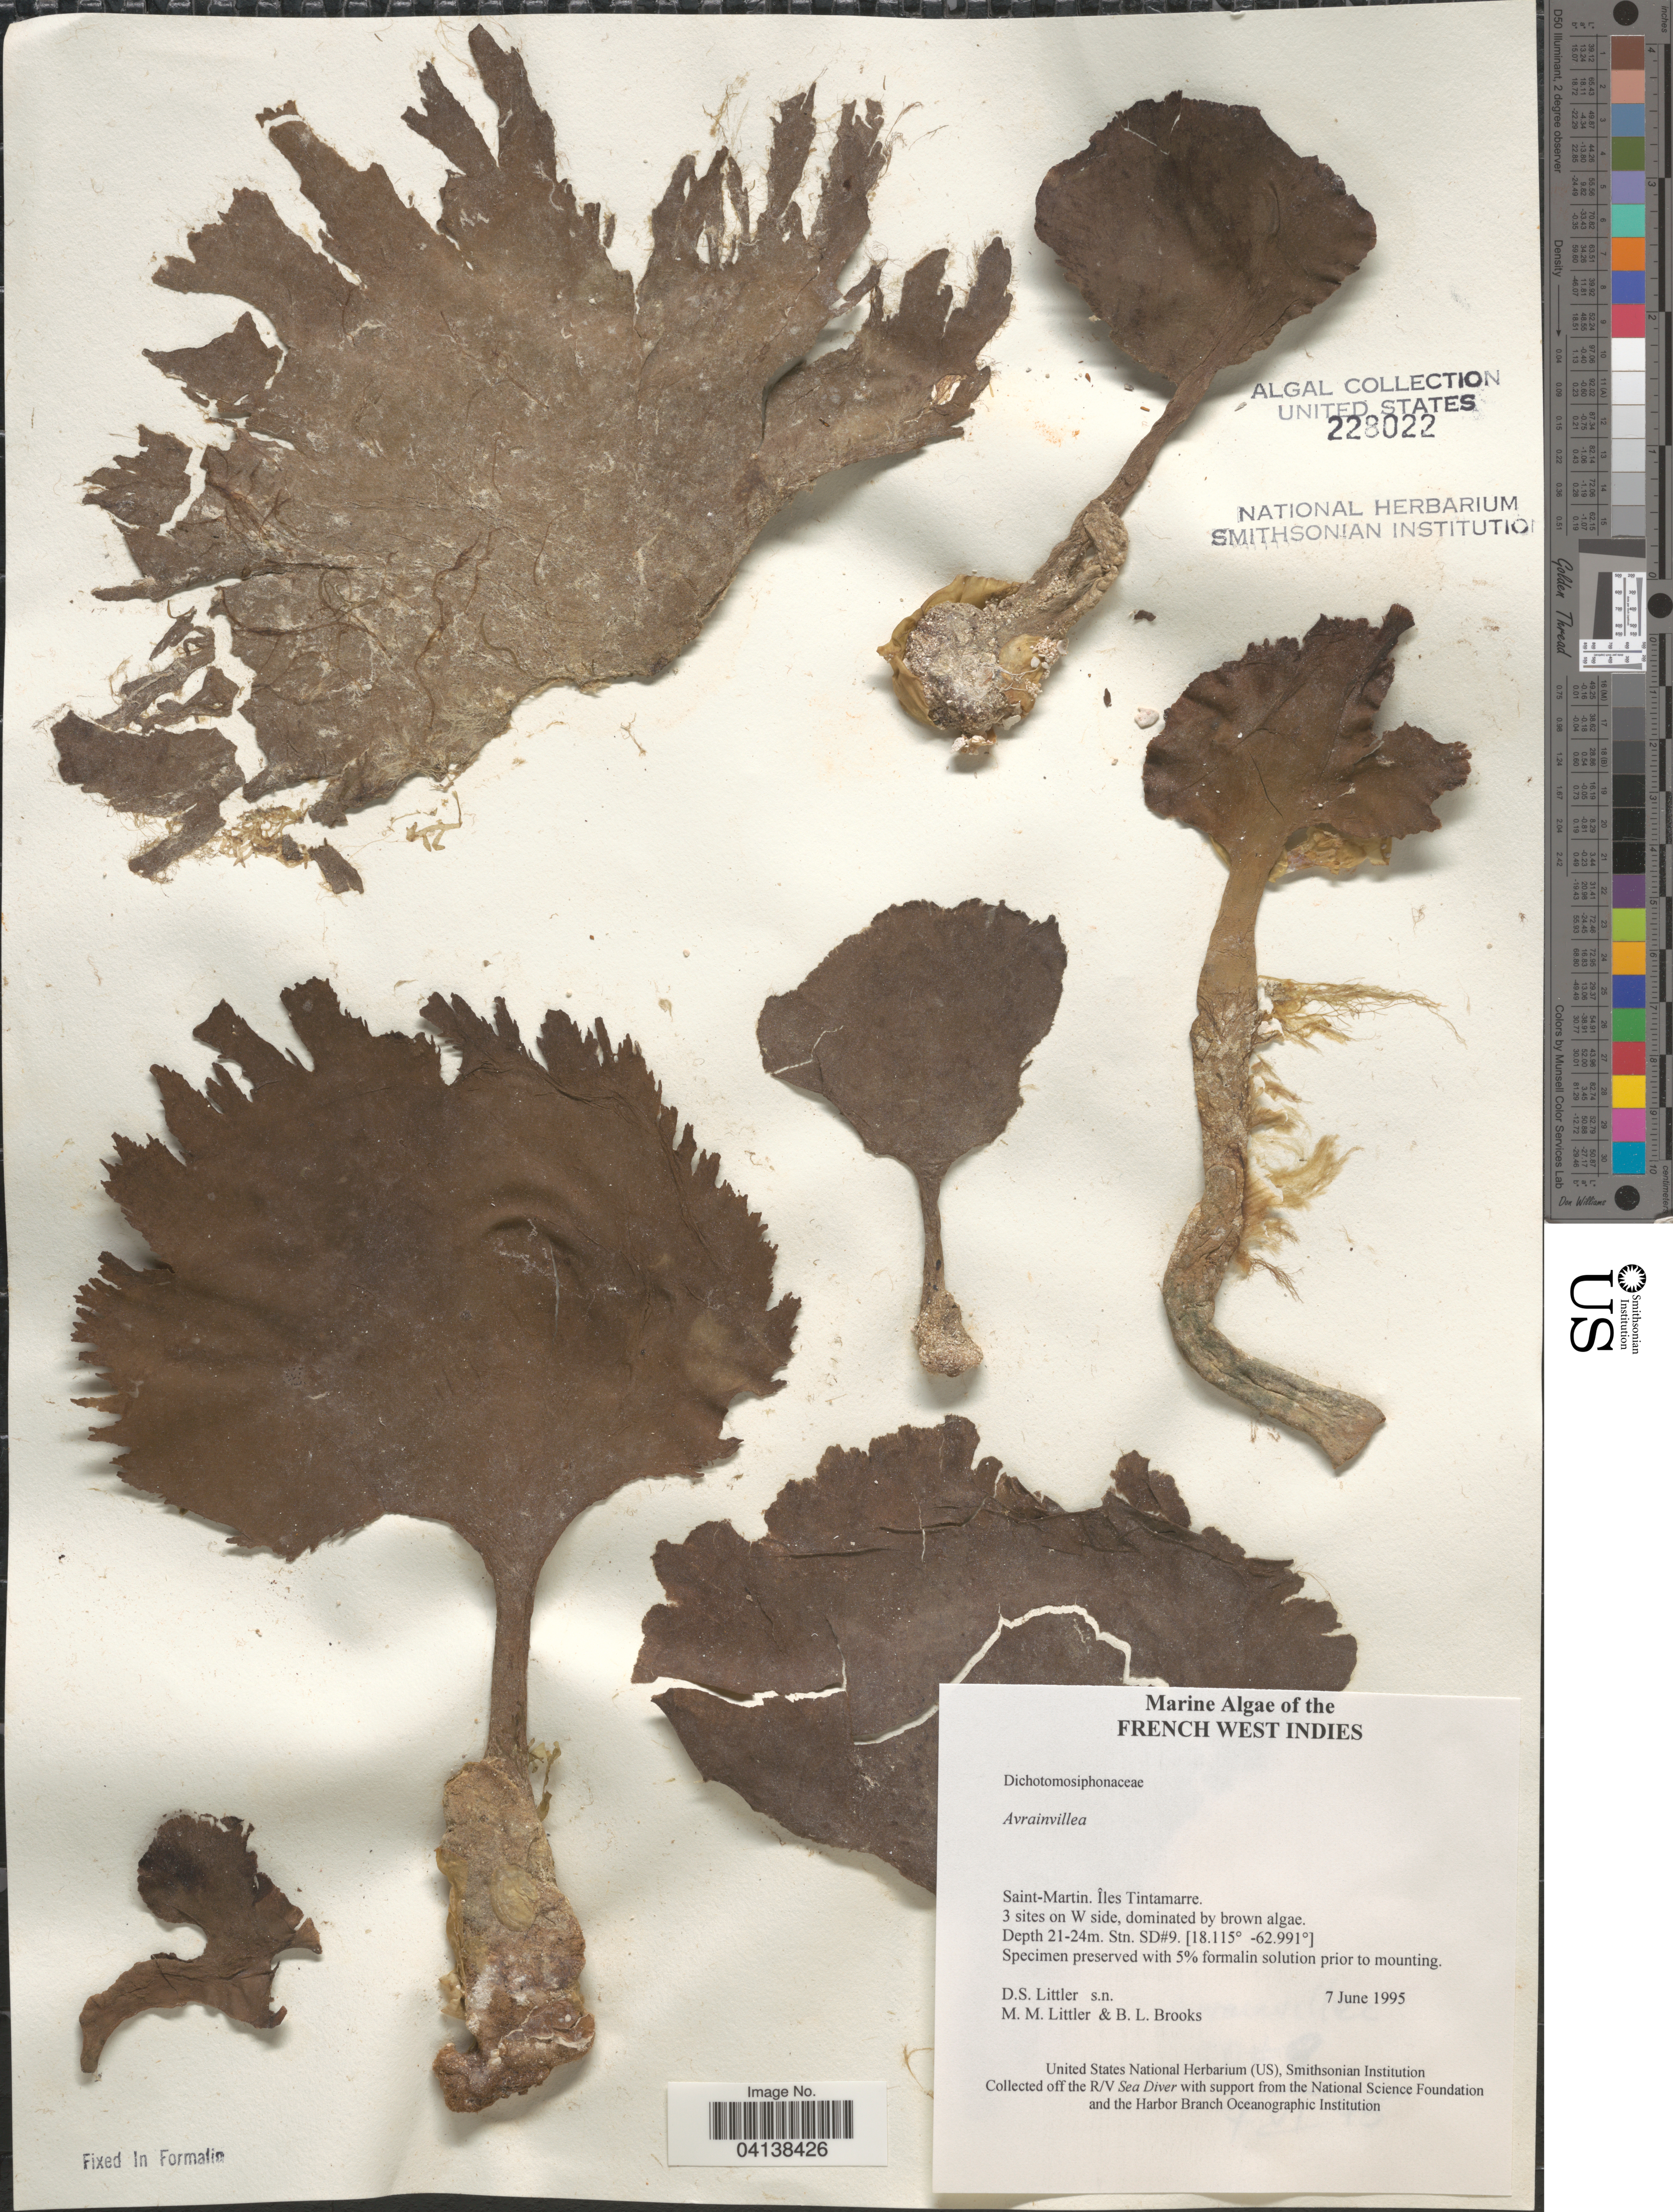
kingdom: Plantae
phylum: Chlorophyta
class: Ulvophyceae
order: Bryopsidales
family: Dichotomosiphonaceae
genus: Avrainvillea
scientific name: Avrainvillea sp.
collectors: D. S. Littler & B. Brooks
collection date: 1995-06-07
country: Saint Martin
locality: French West Indies. Saint-Martin. Îles Tintamarre. 3 sites on W side. Stn. SD#9.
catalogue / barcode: US 228022